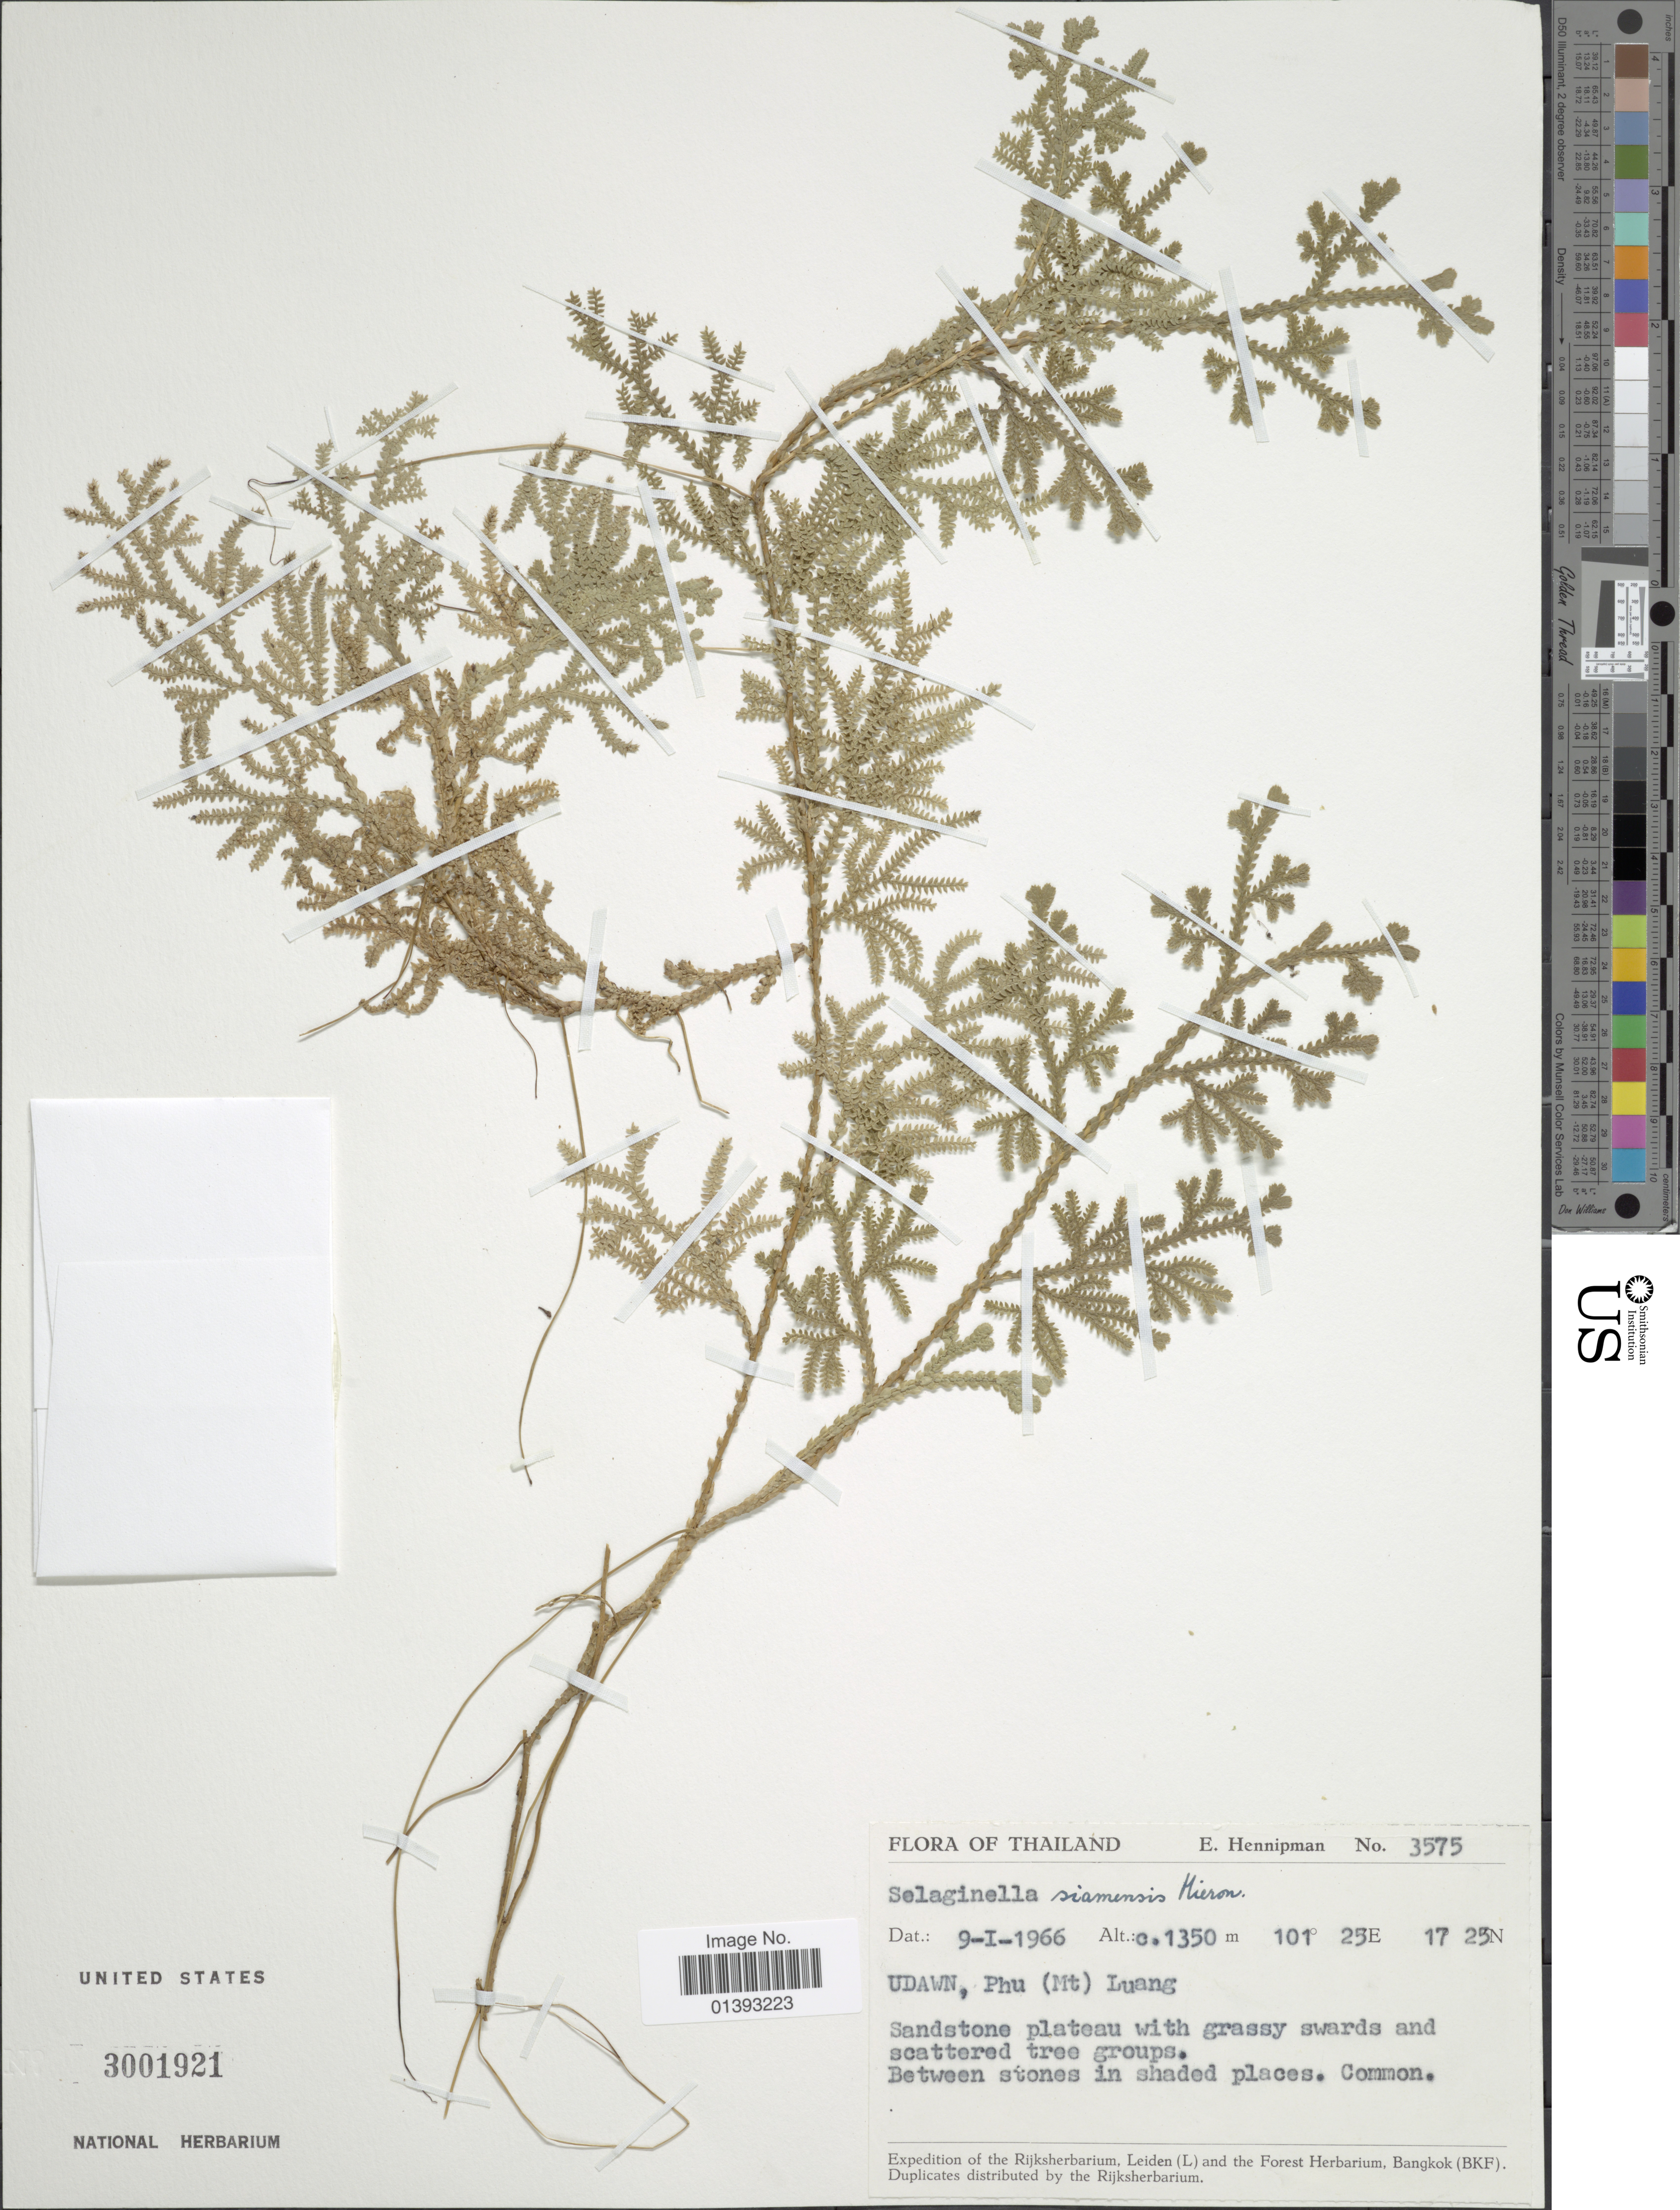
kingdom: Plantae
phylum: Tracheophyta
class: Lycopodiopsida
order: Selaginellales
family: Selaginellaceae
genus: Selaginella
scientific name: Selaginella siamensis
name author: Hieron.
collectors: E. Hennipman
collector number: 3575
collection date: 1966-01-09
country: Thailand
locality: Udawn, Phu(Mt) Luang sandstone plateau with grassy swards and scattered tree groups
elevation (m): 1350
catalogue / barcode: US 3001921